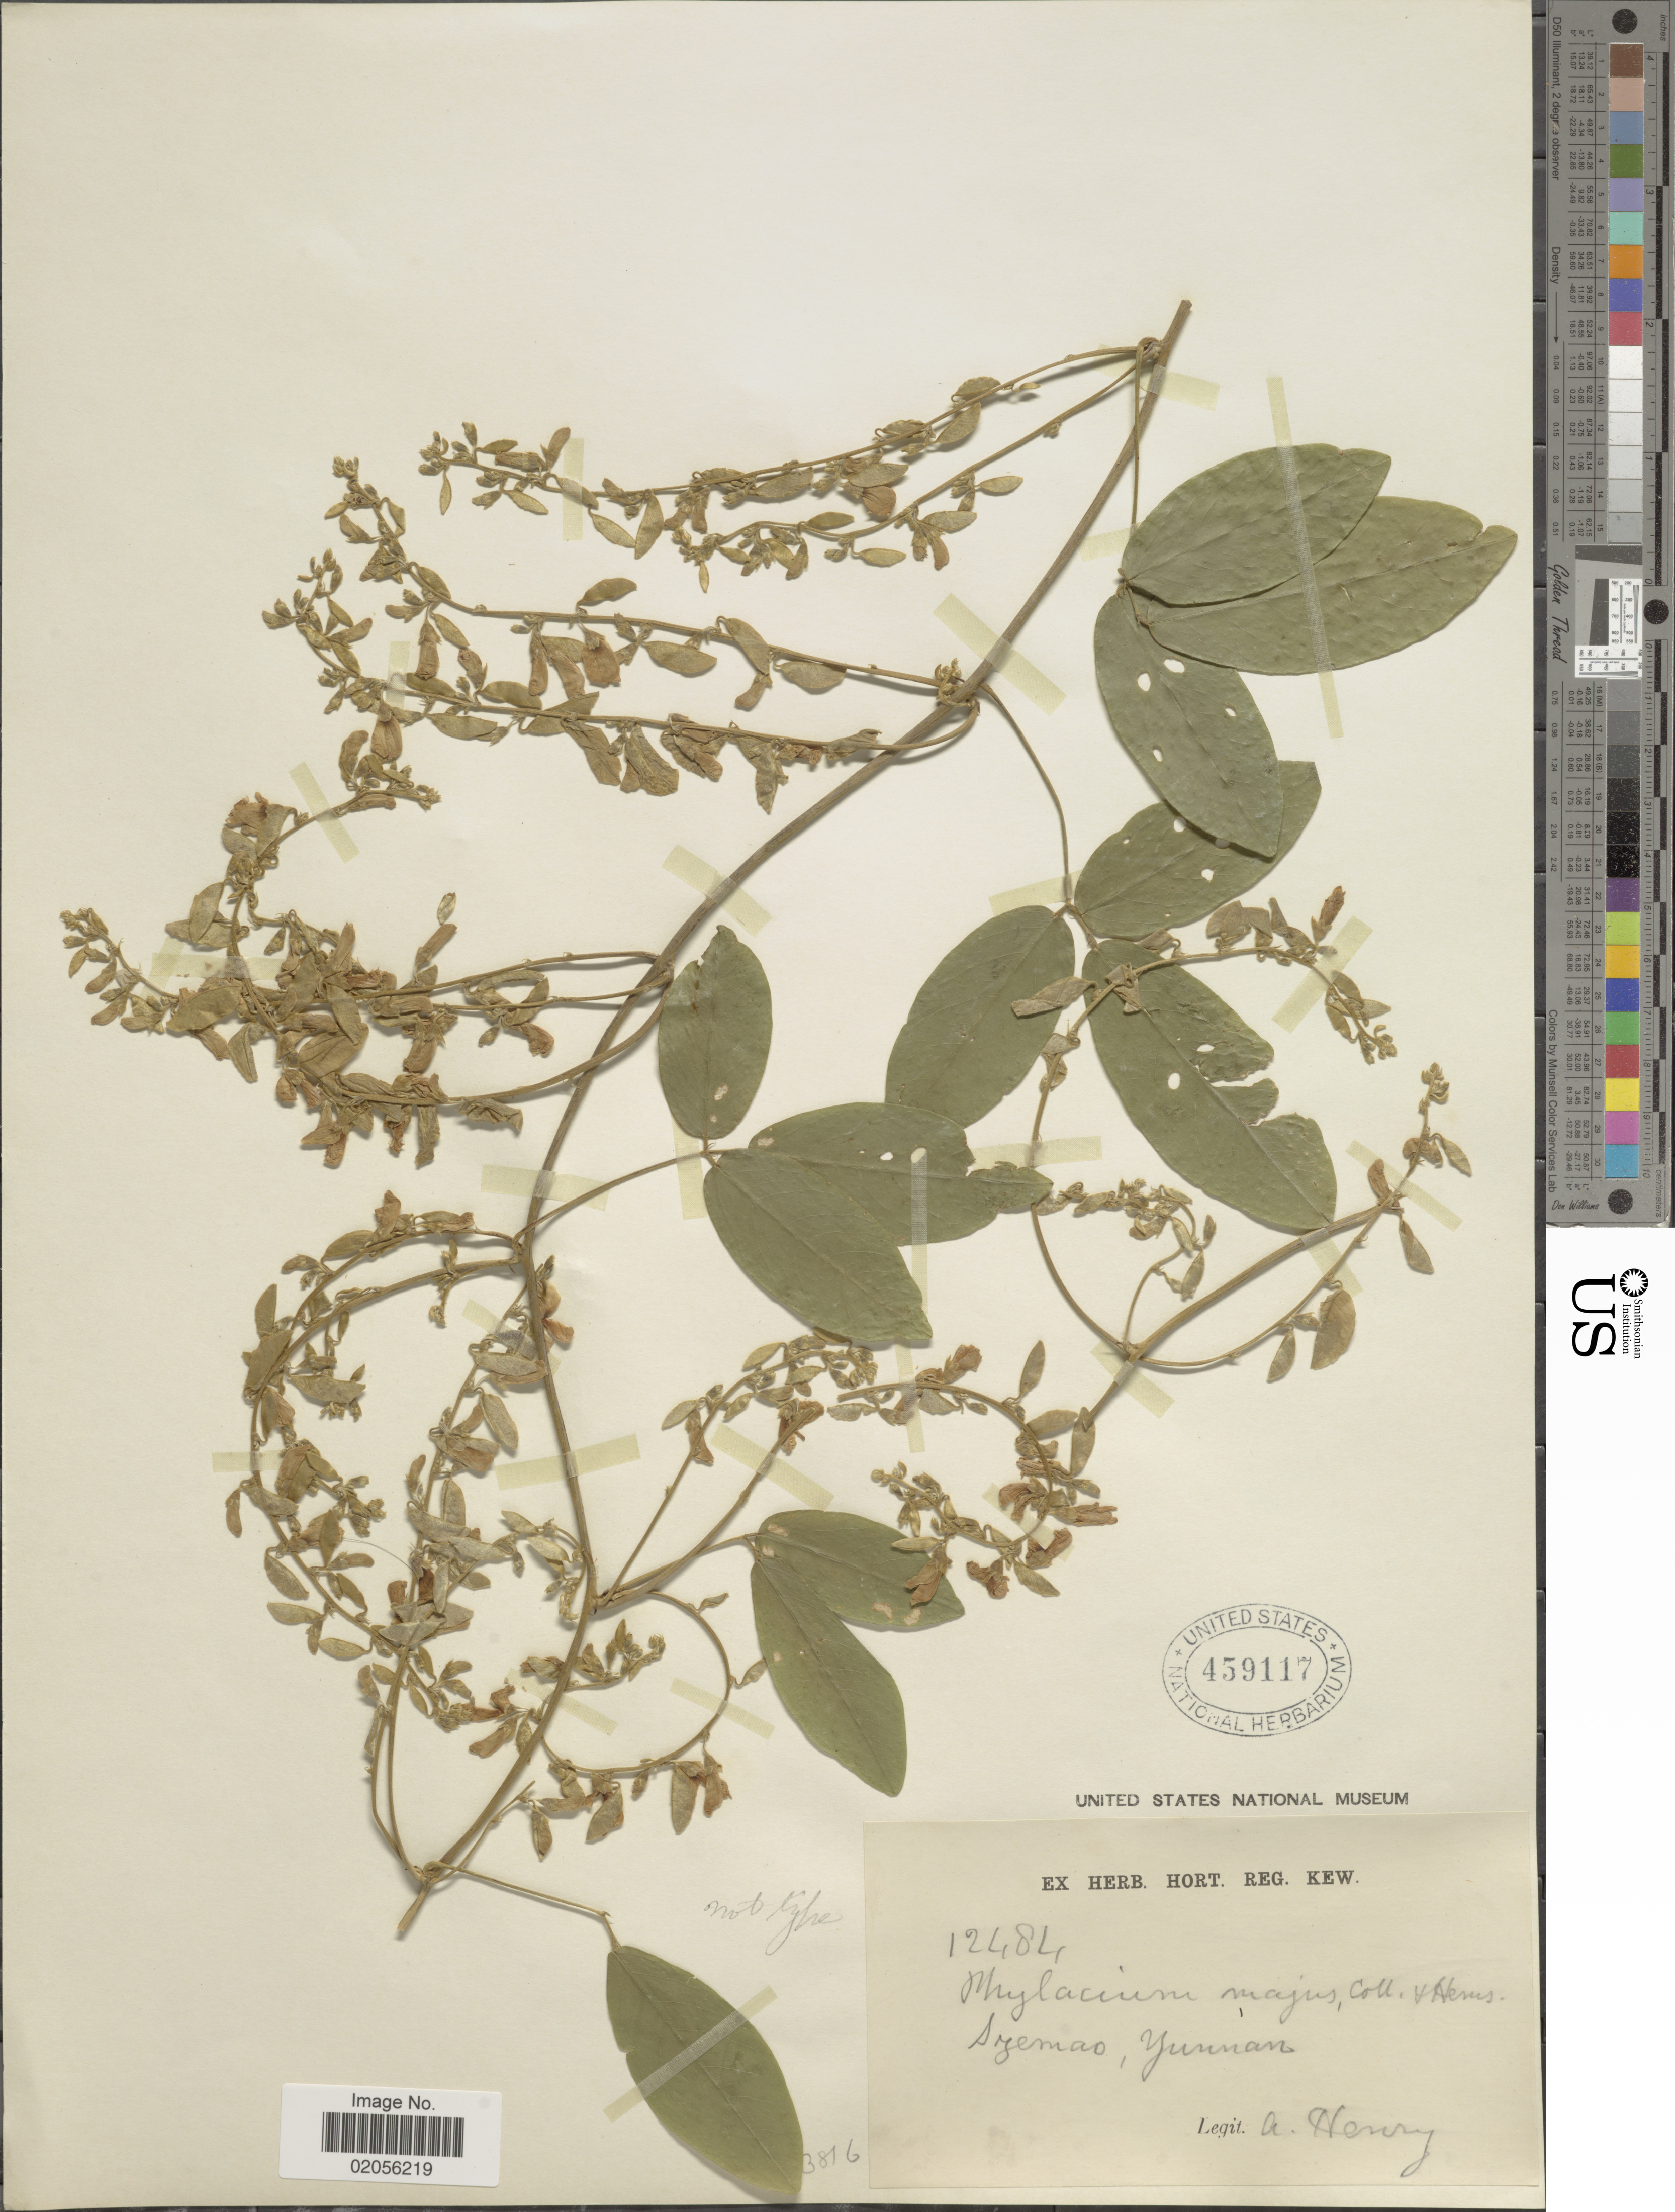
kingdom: Plantae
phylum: Tracheophyta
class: Magnoliopsida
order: Fabales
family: Fabaceae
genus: Phylacium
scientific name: Phylacium majus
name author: Collett & Hemsl.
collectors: A. Henry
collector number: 12484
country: China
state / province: Yunnan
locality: Szemao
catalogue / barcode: US 459117